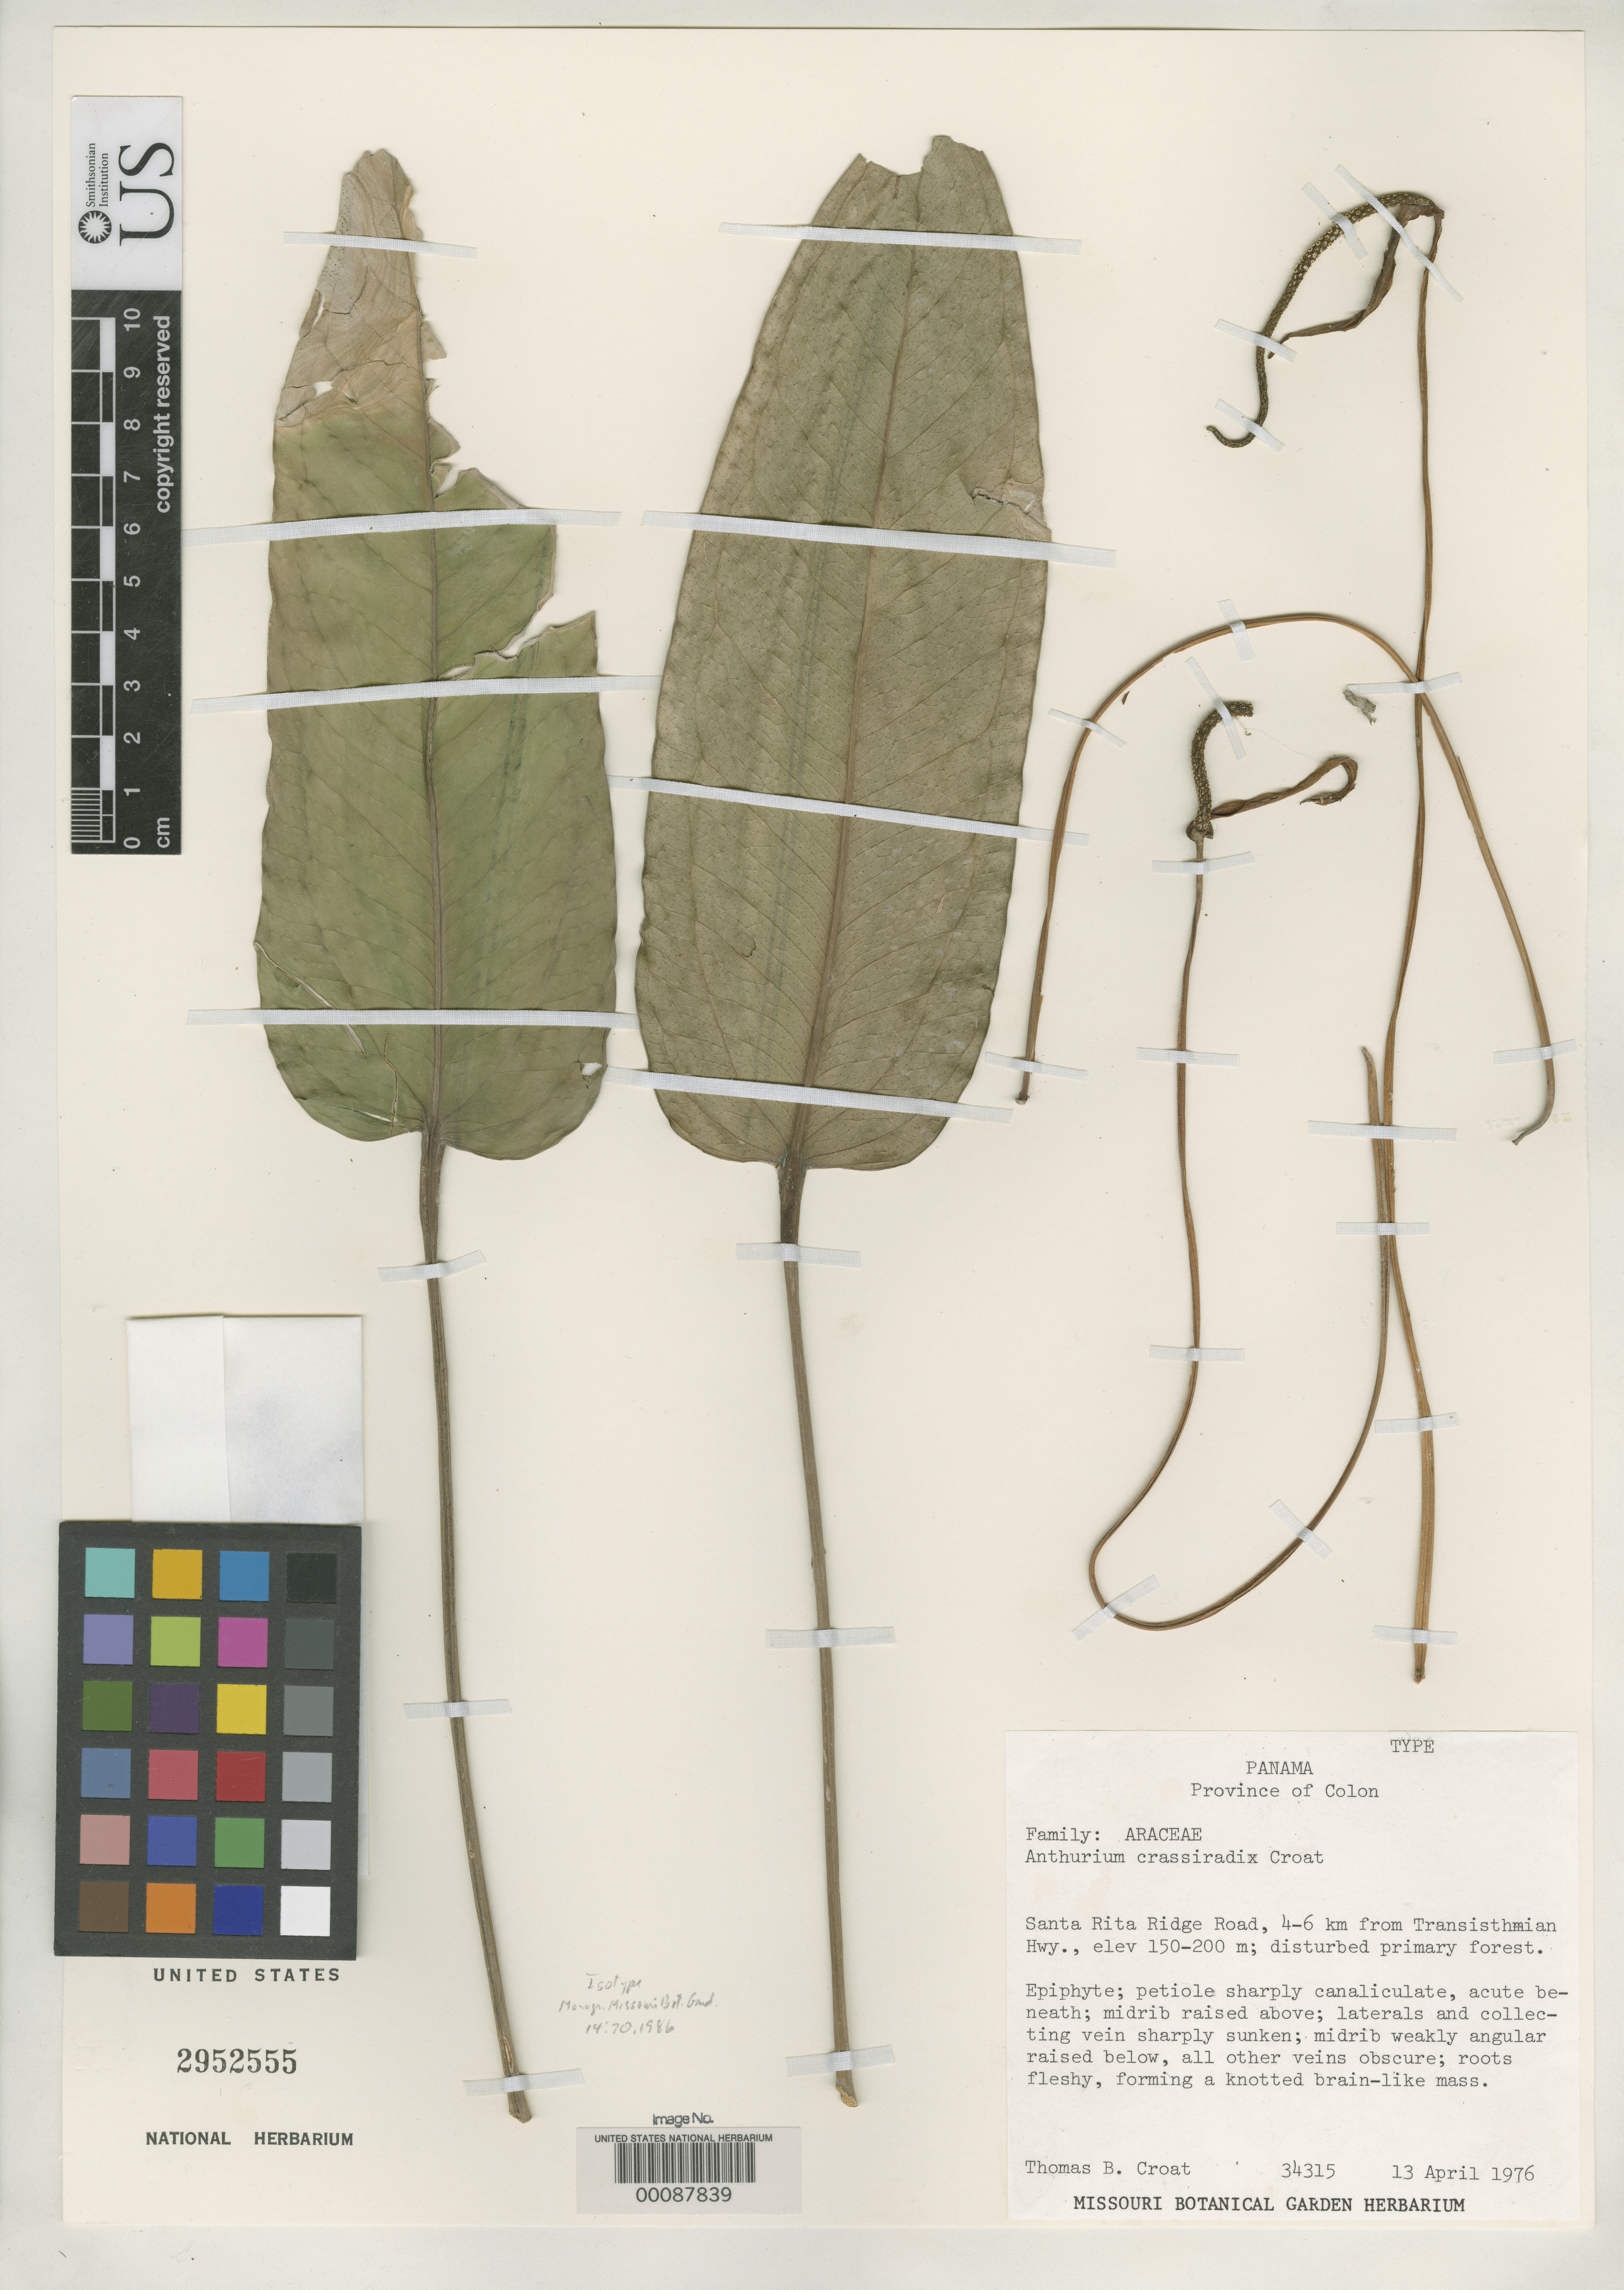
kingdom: Plantae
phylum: Tracheophyta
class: Liliopsida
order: Alismatales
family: Araceae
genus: Anthurium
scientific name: Anthurium crassiradix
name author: Croat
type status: Isotype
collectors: T. B. Croat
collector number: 34315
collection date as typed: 13 Apr 1976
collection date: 1976-04-13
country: Panama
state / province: Colón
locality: Santa Rita Ridge Road, 4-6 km from Trans-Isthmian Hwy.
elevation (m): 150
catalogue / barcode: US 2952555